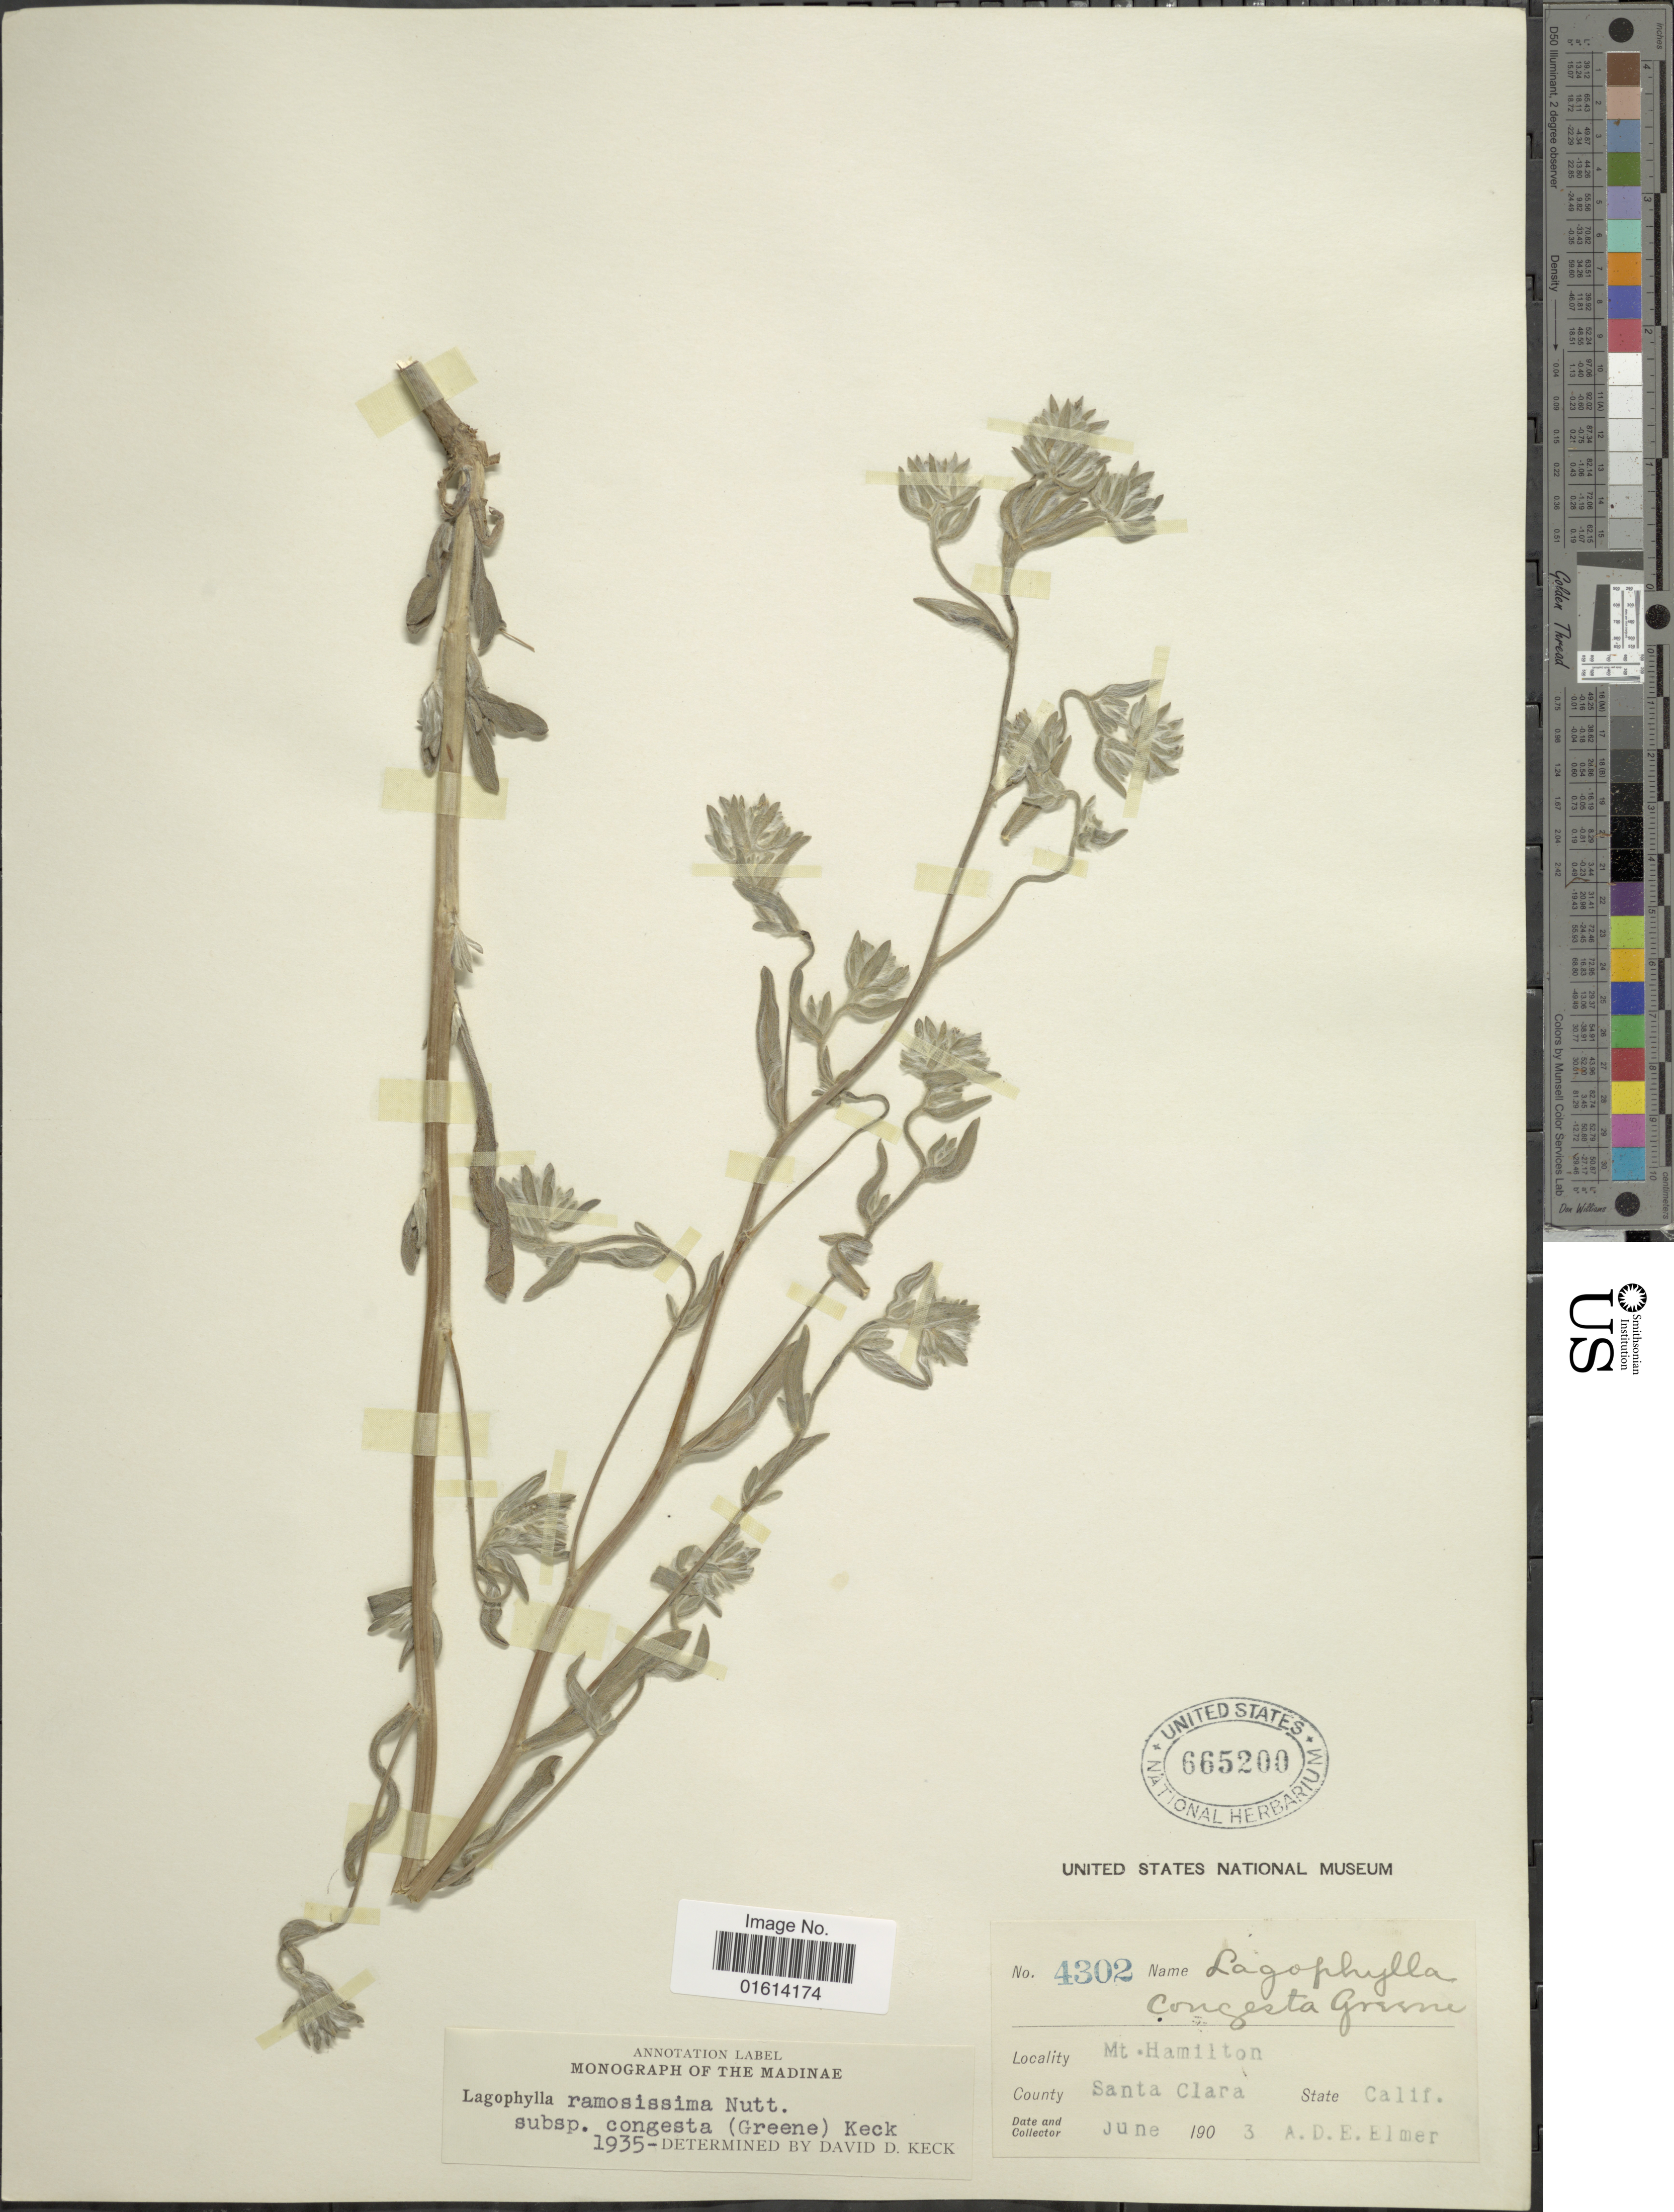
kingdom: Plantae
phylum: Tracheophyta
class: Magnoliopsida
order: Asterales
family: Asteraceae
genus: Lagophylla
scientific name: Lagophylla ramosissima subsp. congesta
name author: (Greene) D.D. Keck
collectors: A. D. E. Elmer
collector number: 4302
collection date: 1903-06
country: United States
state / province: California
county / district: Santa Clara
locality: Mt. Hamilton, County Santa Clara, State Calif.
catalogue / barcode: US 665200